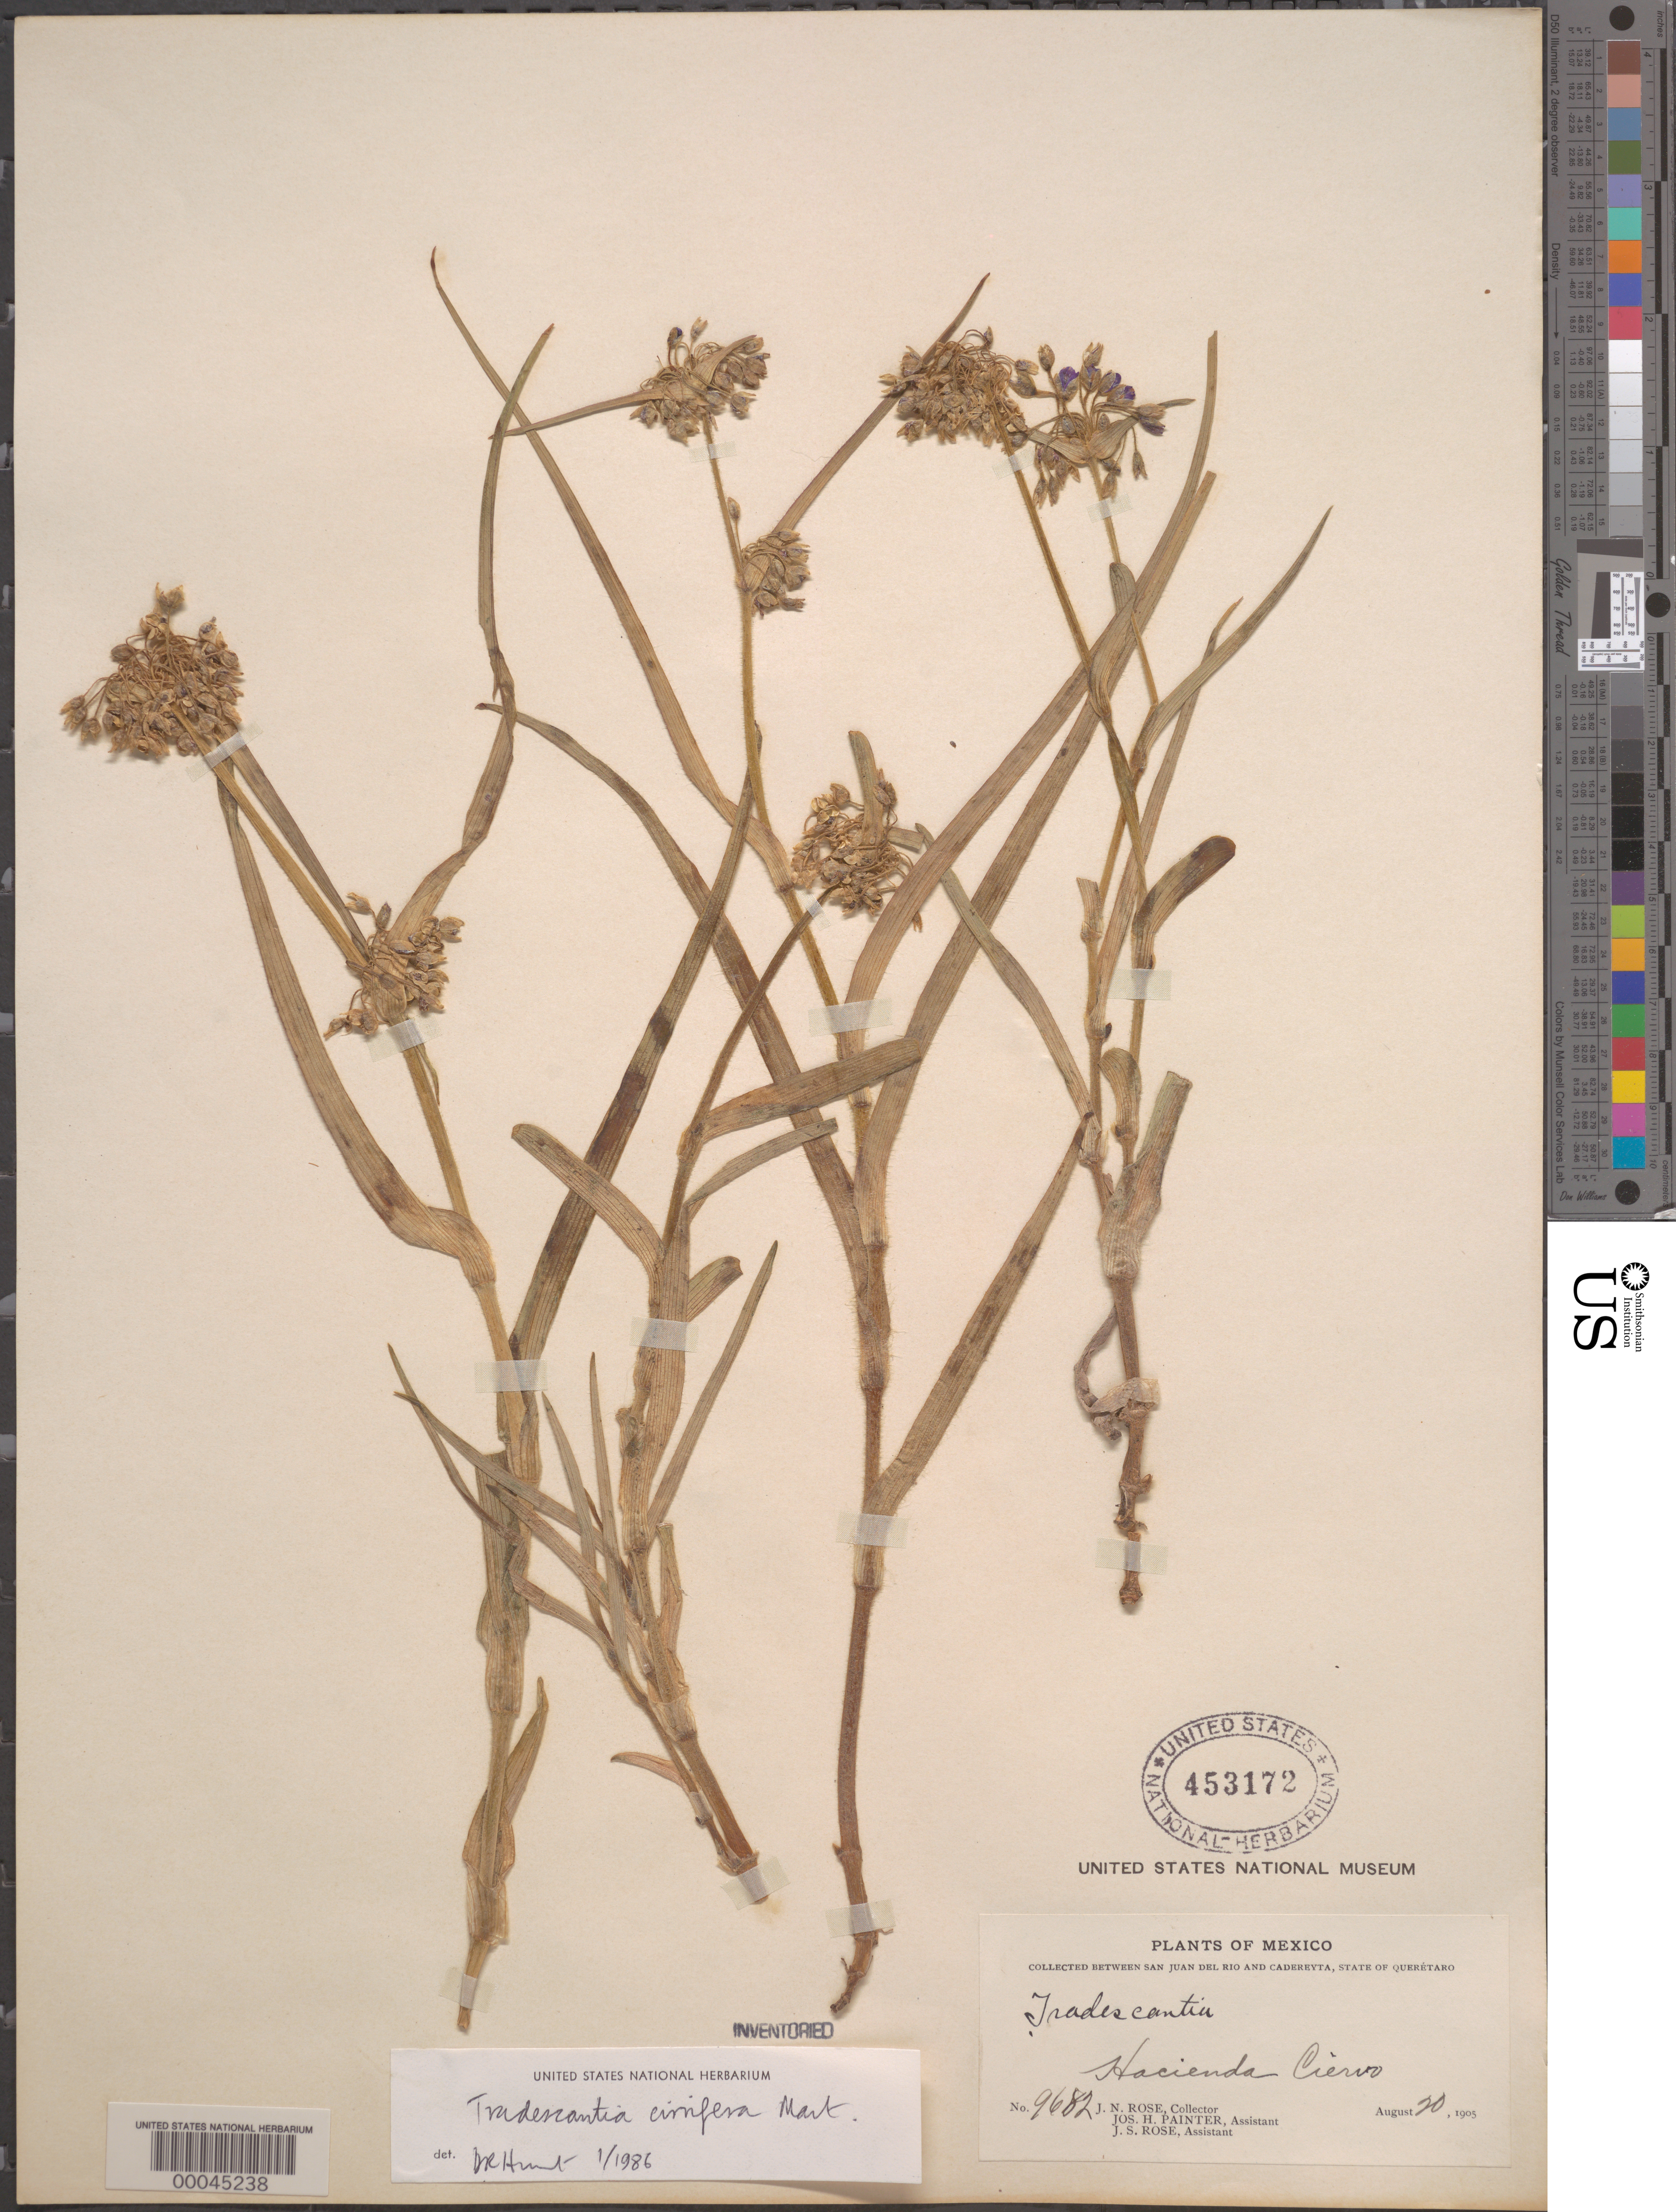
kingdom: Plantae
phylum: Tracheophyta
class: Liliopsida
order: Commelinales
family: Commelinaceae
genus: Tradescantia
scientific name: Tradescantia cirrifera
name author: Mart.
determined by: Hunt, D. R.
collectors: J. N. Rose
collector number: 9682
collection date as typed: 20 Aug 1905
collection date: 1905-08-20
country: Mexico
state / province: Querétaro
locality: Between San Juan del Rio and Cadereyta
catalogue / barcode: US 453172